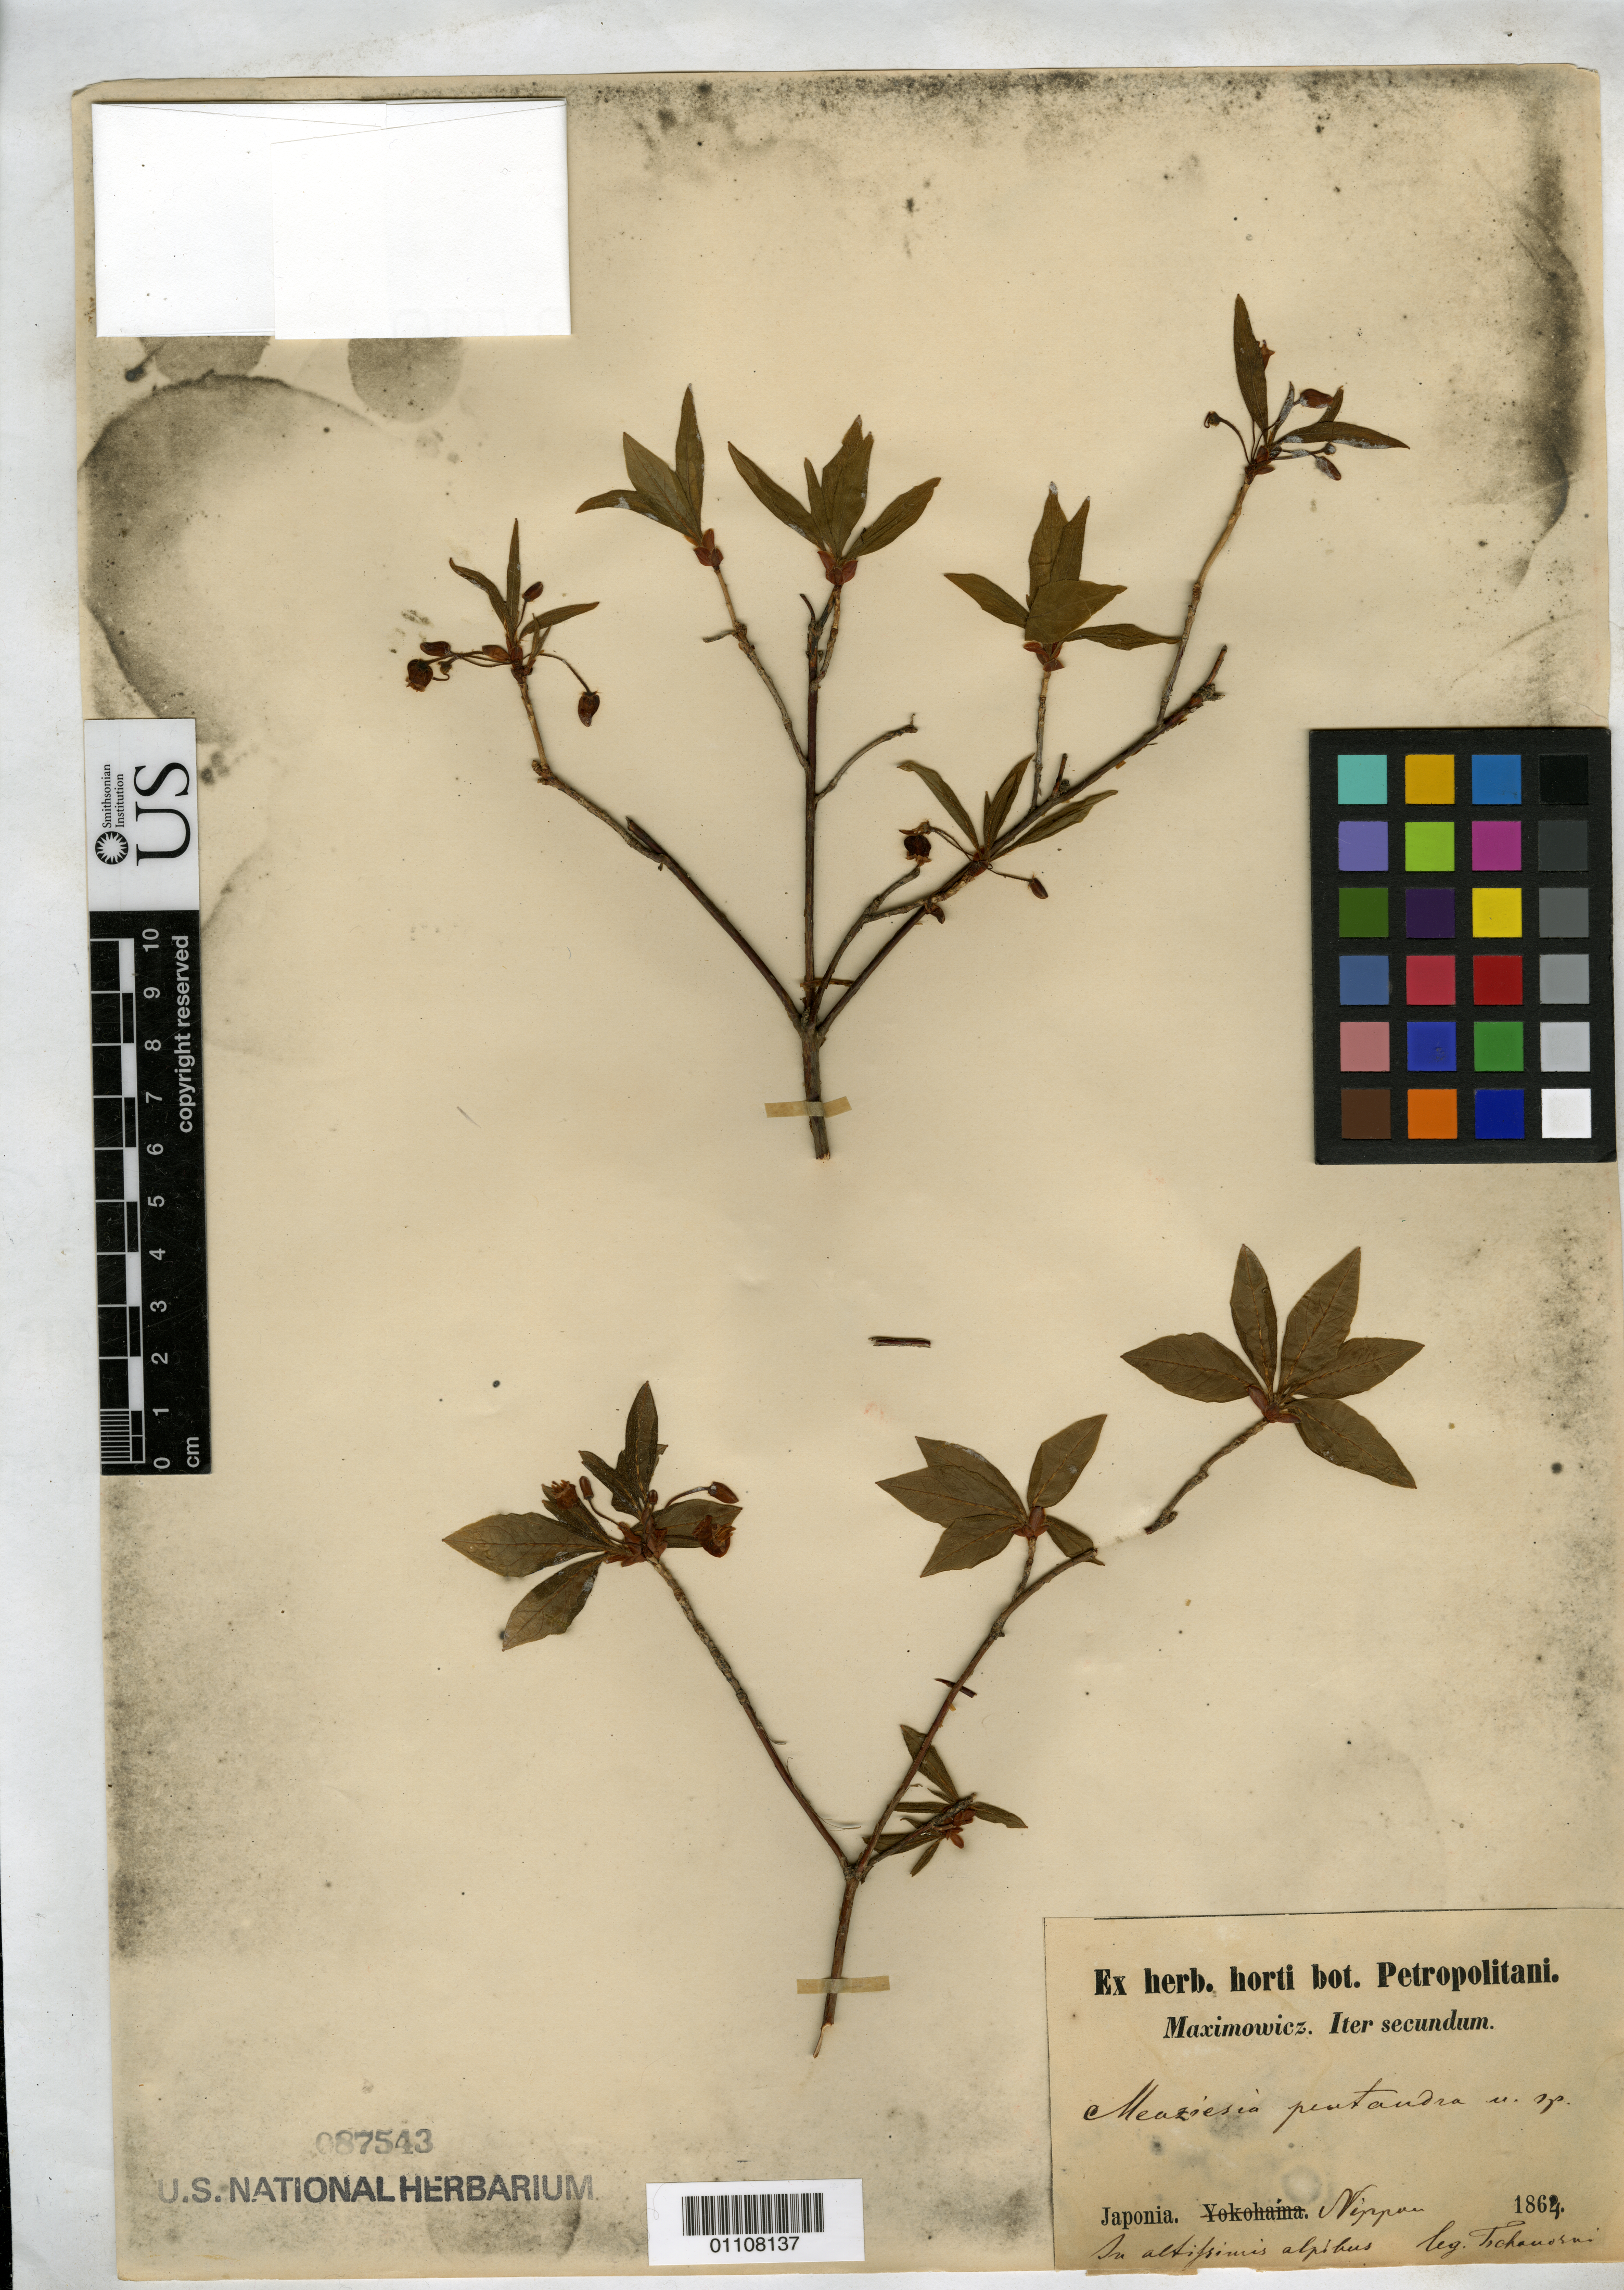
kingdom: Plantae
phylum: Tracheophyta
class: Magnoliopsida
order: Ericales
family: Ericaceae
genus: Menziesia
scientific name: Menziesia pentandra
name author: Maxim.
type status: Possible Type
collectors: S. Tschonoski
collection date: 1864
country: Japan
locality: Japonia. Nippon.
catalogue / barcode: US 87543